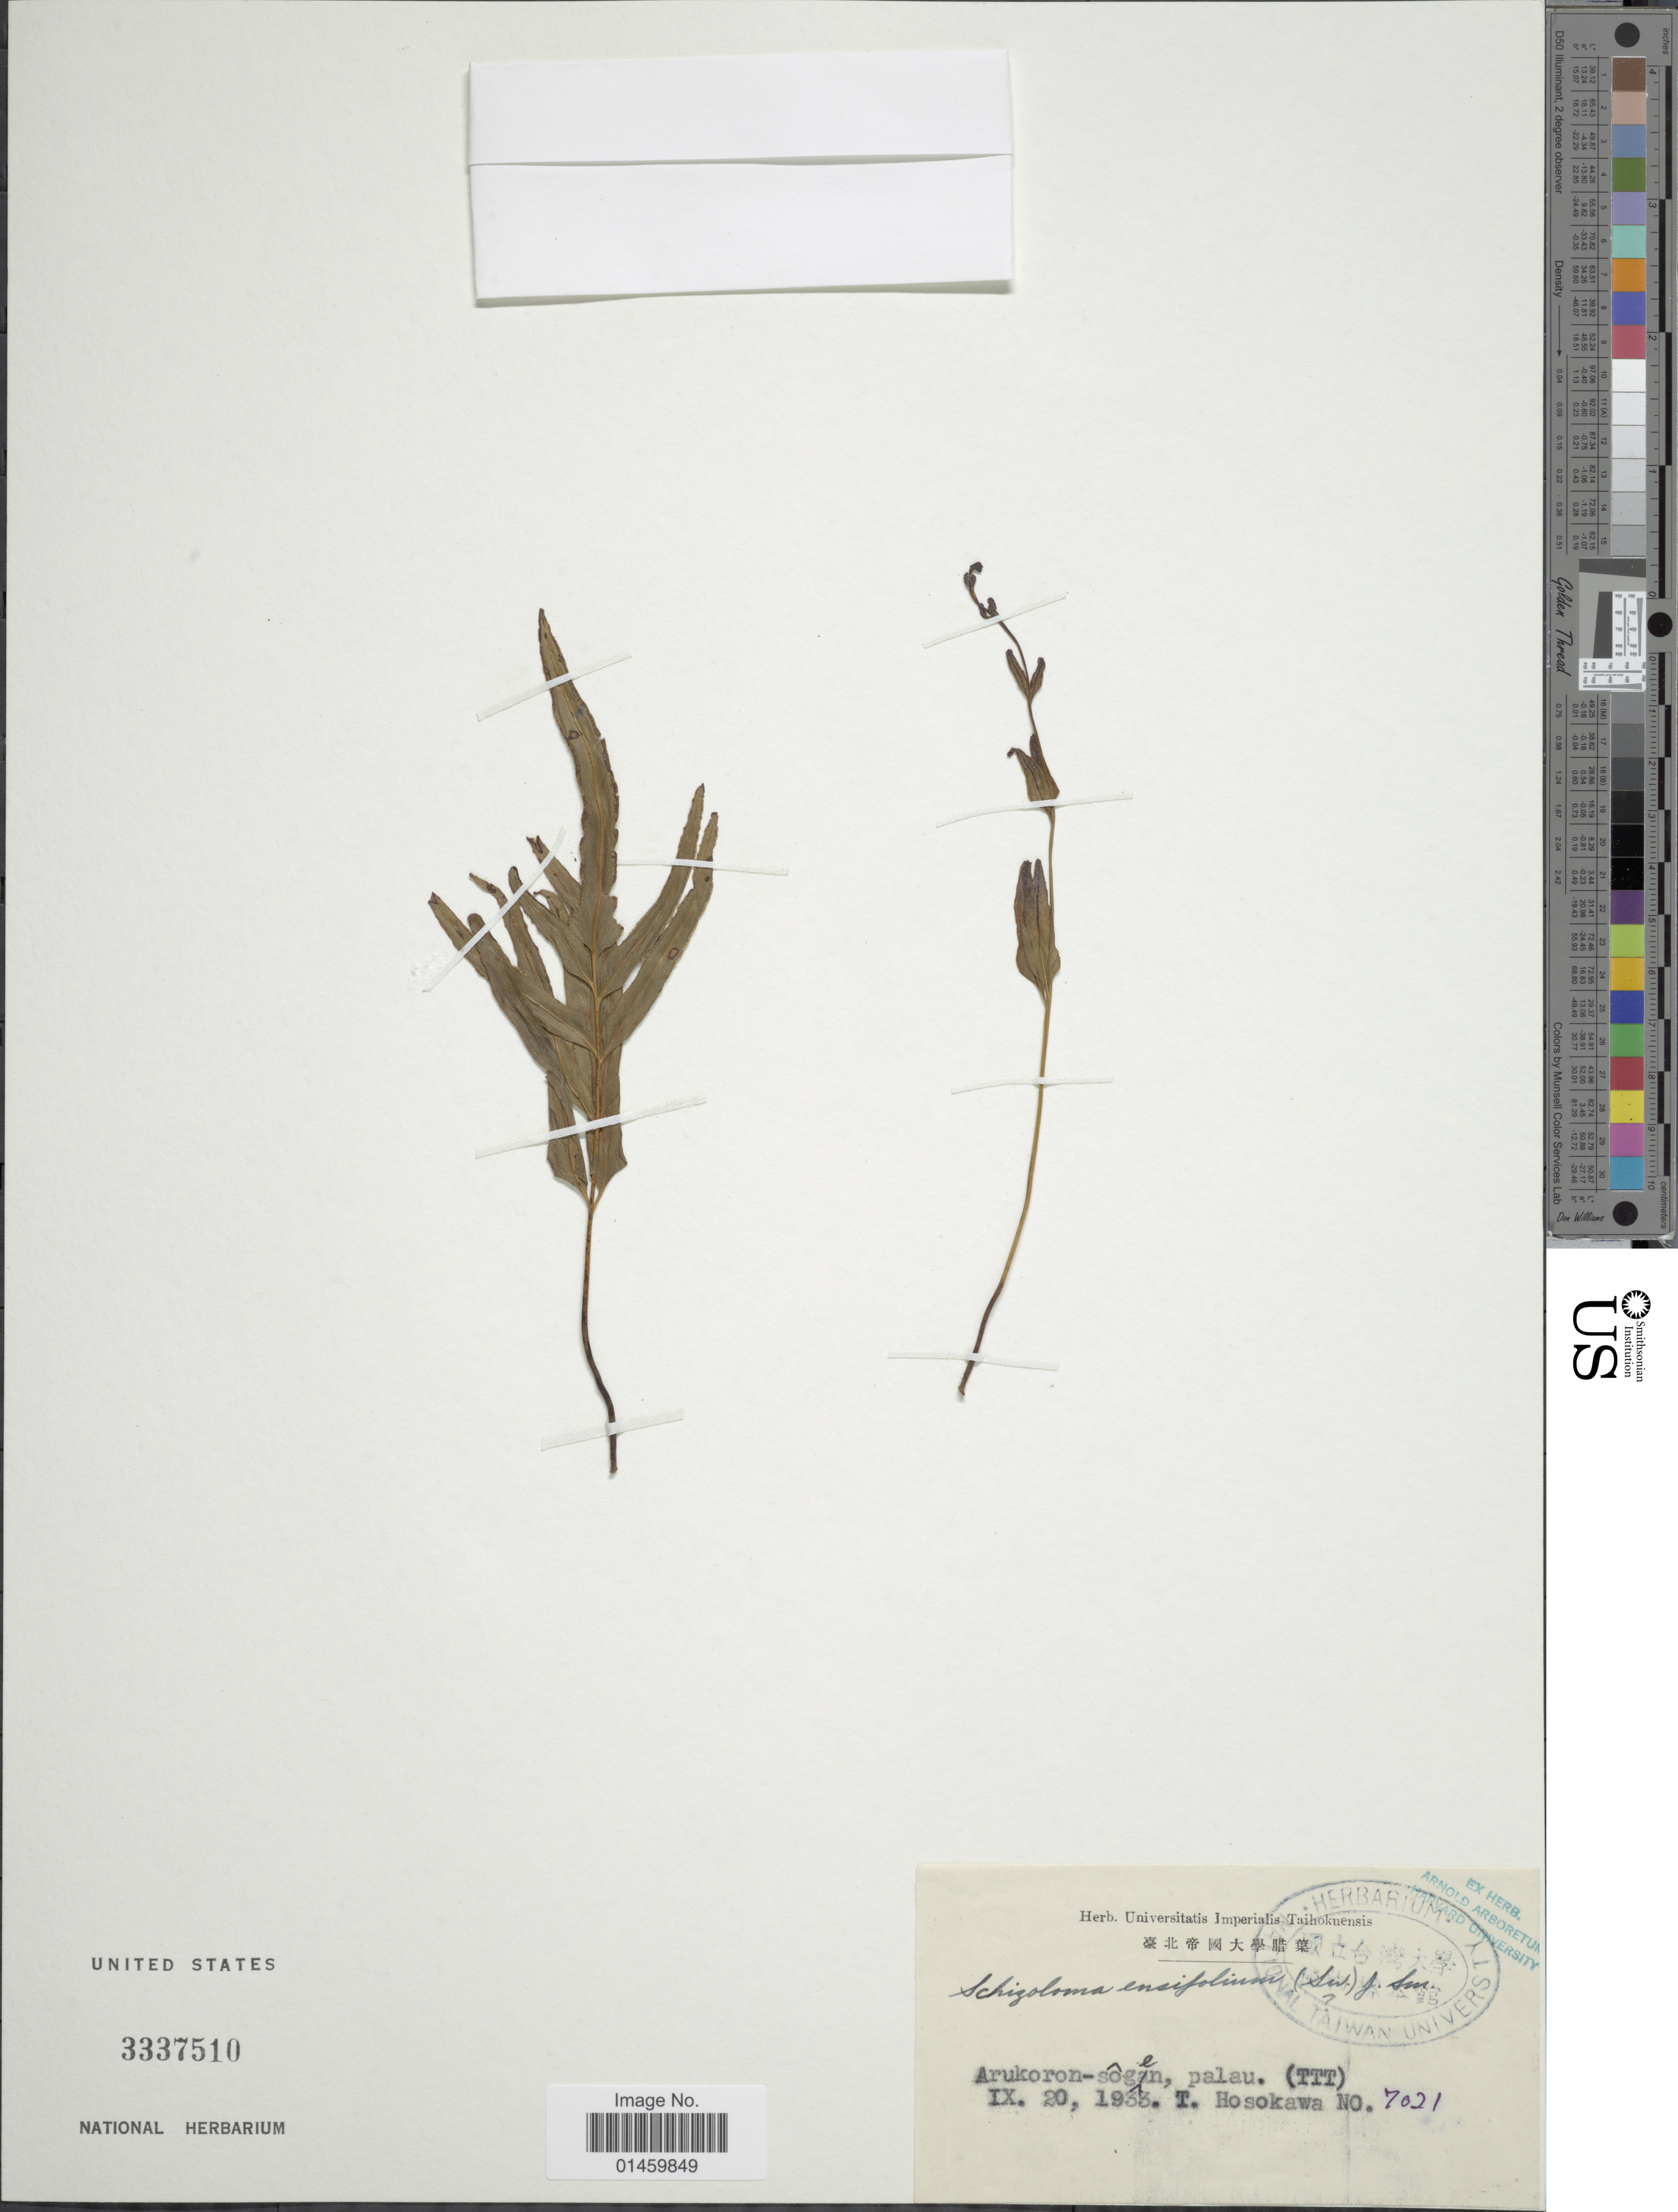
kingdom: Plantae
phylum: Tracheophyta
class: Polypodiopsida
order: Polypodiales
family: Lindsaeaceae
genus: Lindsaea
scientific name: Lindsaea ensifolia subsp. agatii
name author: (Brack.) K.U. Kramer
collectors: T. Hosokawa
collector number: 7021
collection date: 1933-09-20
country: Palau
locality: Arukoron-sogen, palau . (TTT).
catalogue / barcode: US 3337510